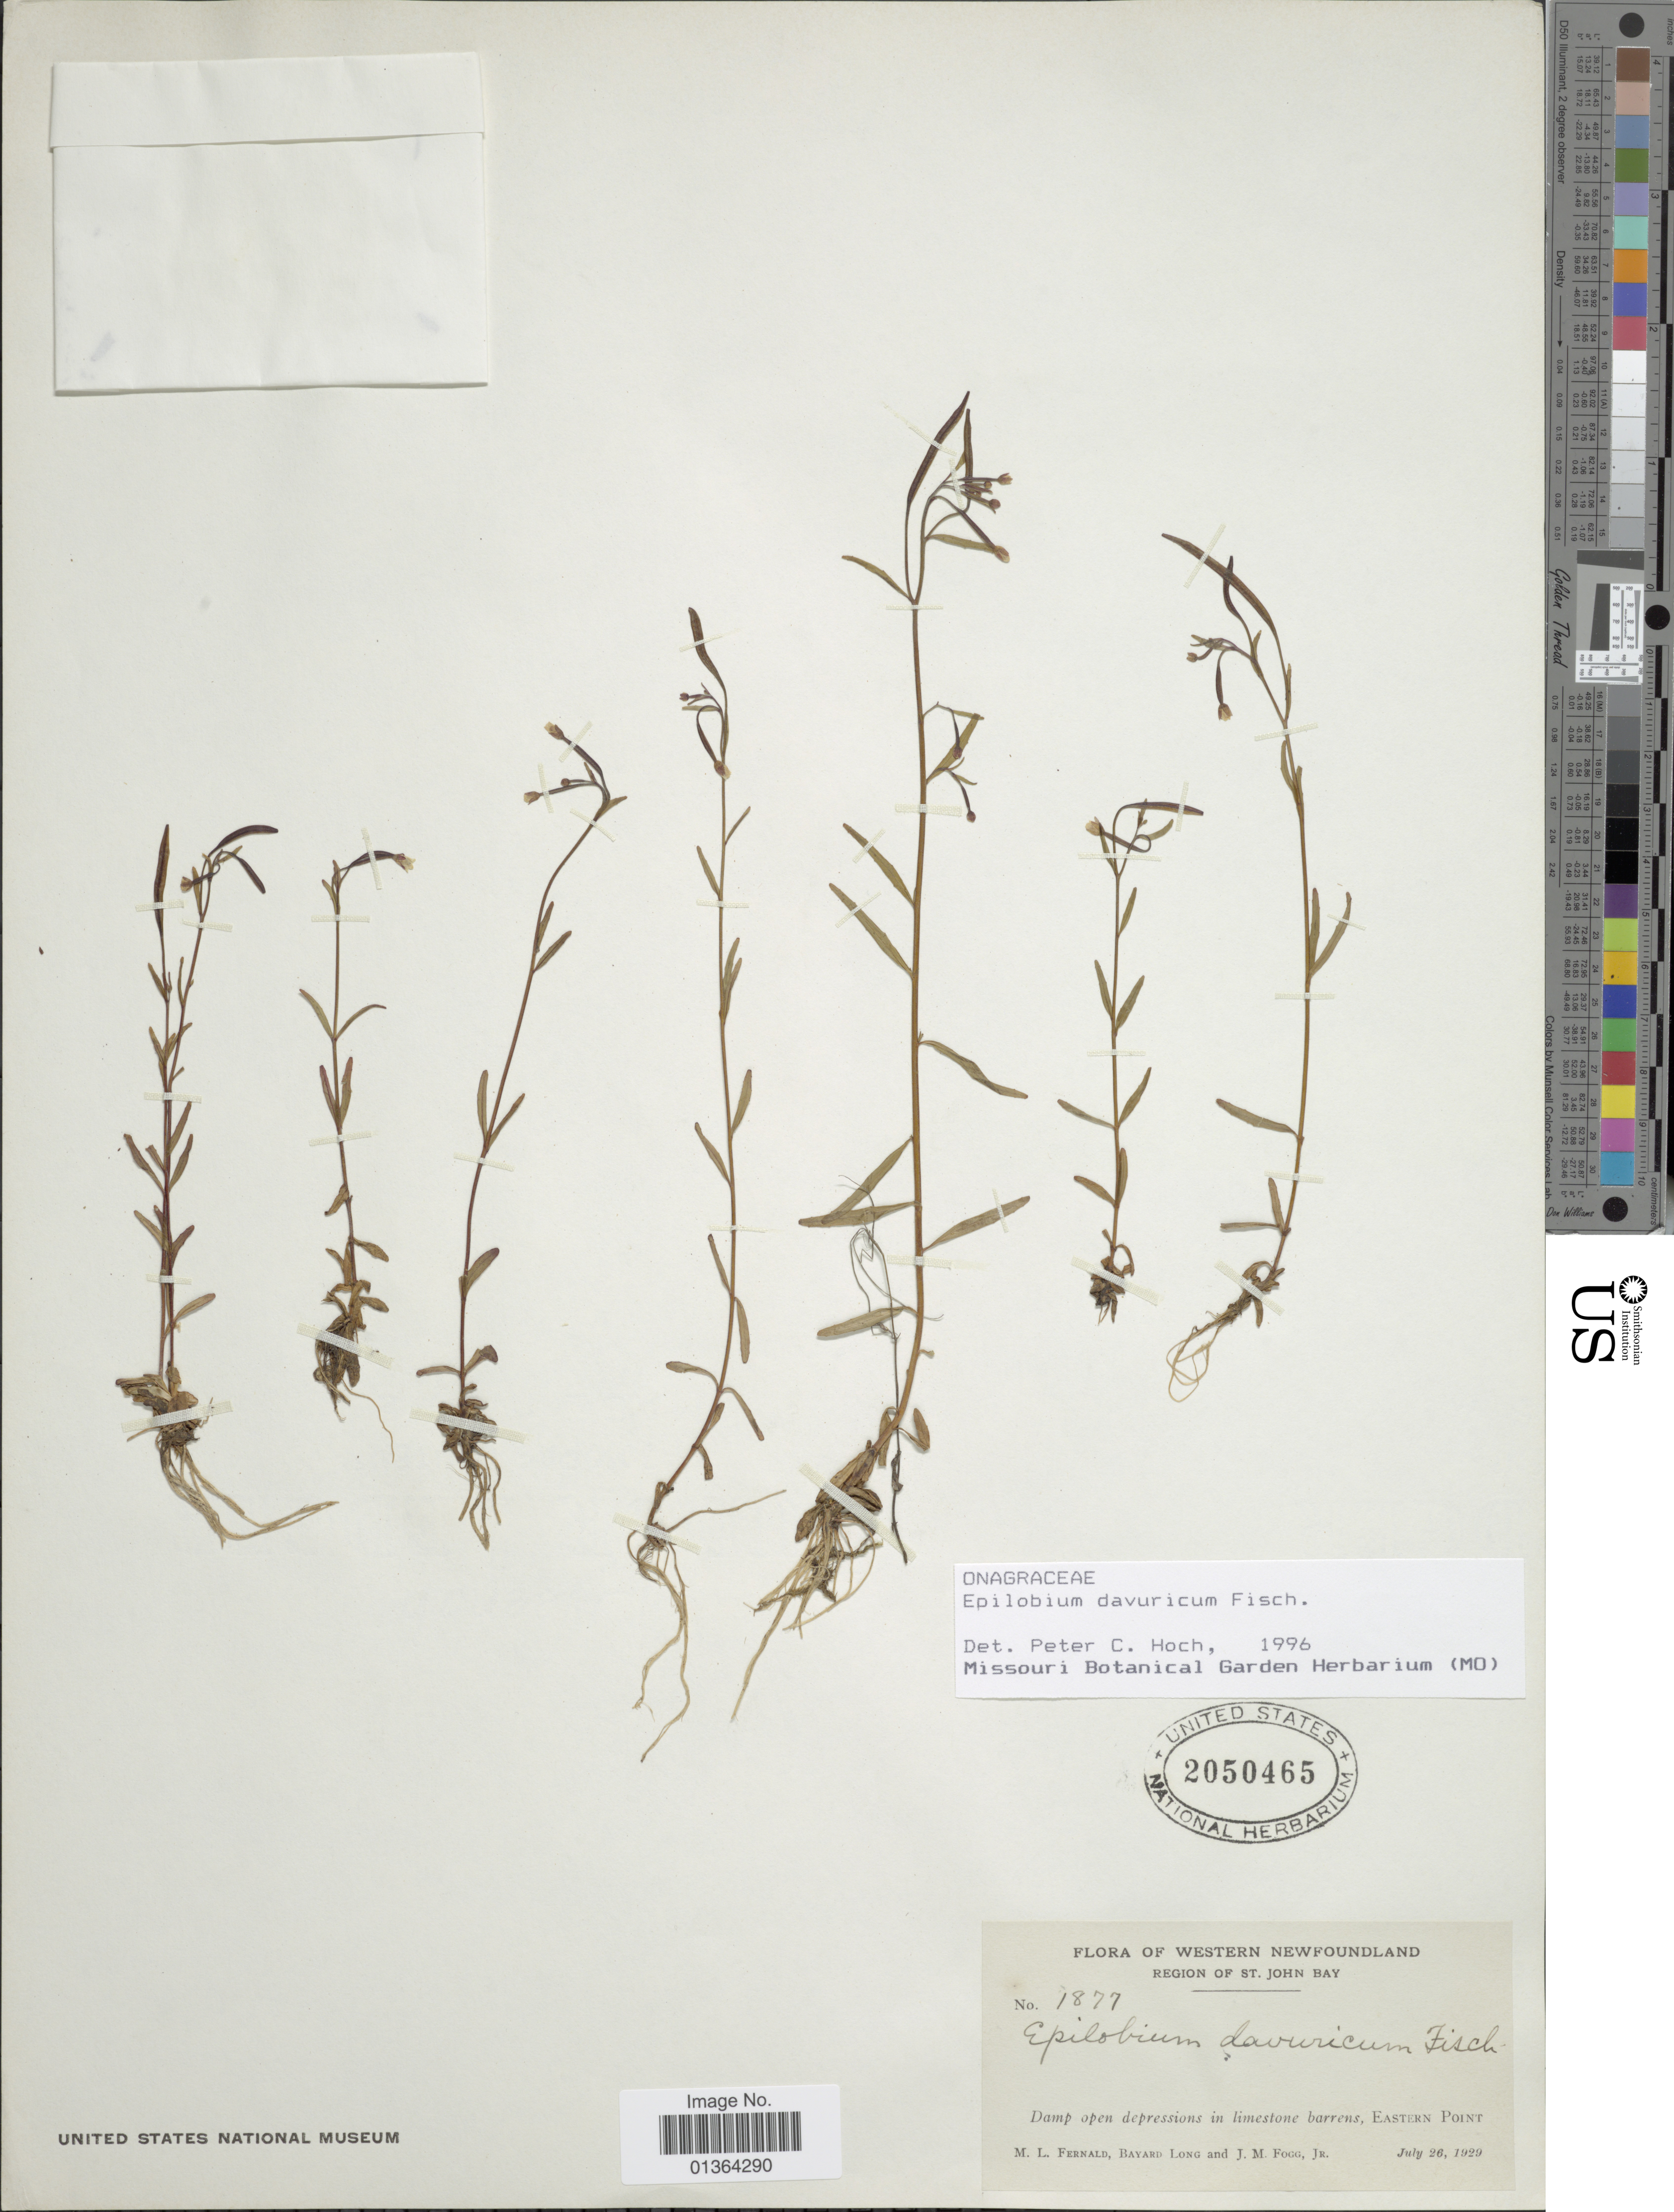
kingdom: Plantae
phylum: Tracheophyta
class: Magnoliopsida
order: Myrtales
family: Onagraceae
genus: Epilobium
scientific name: Epilobium davuricum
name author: Fisch. ex Hornem.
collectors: M. L. Fernald, B. H. Long & J. Fogg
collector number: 1877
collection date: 1929-07-26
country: Canada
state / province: Newfoundland and Labrador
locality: Western Newfoundland. Region of St. John Bay. Eastern Point.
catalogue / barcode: US 2050465